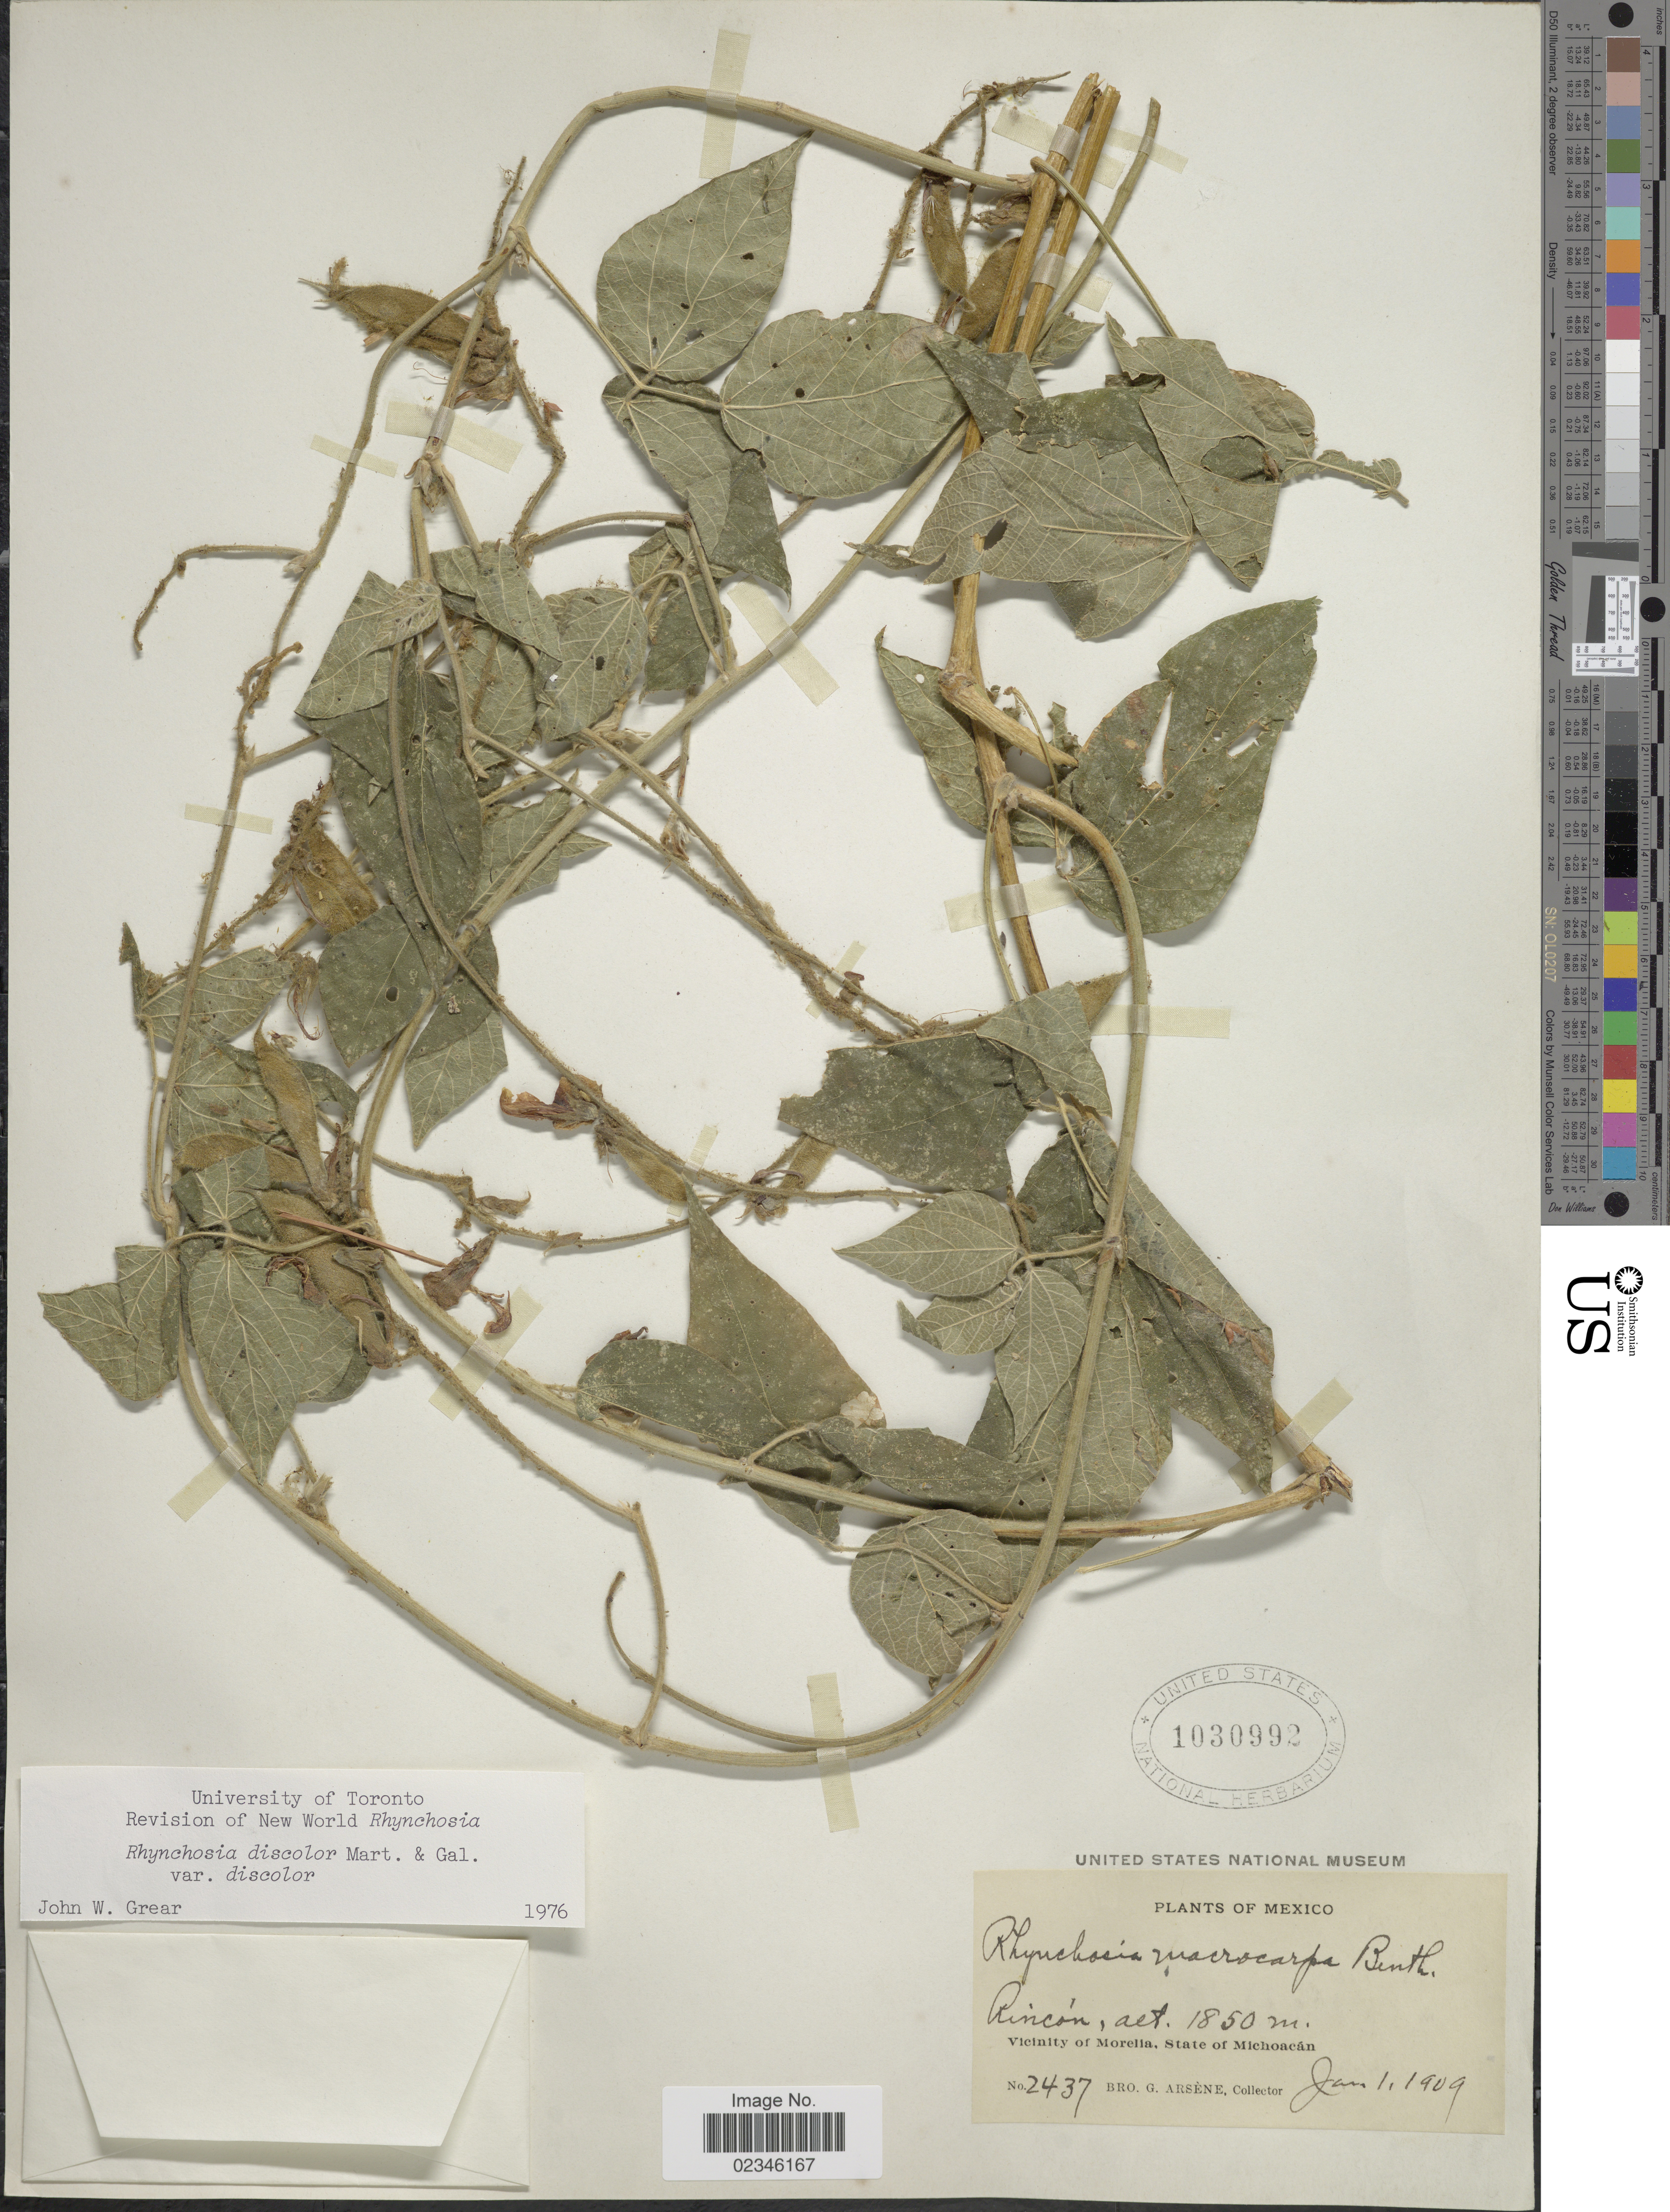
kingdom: Plantae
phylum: Tracheophyta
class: Magnoliopsida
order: Fabales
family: Fabaceae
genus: Rhynchosia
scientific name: Rhynchosia discolor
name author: M. Martens & Galeotti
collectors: Bro. G. Arsène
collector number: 2437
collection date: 1909-01-01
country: Mexico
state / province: Michoacán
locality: Rincon. Vicinity of Morelia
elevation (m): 1850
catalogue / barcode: US 1030992